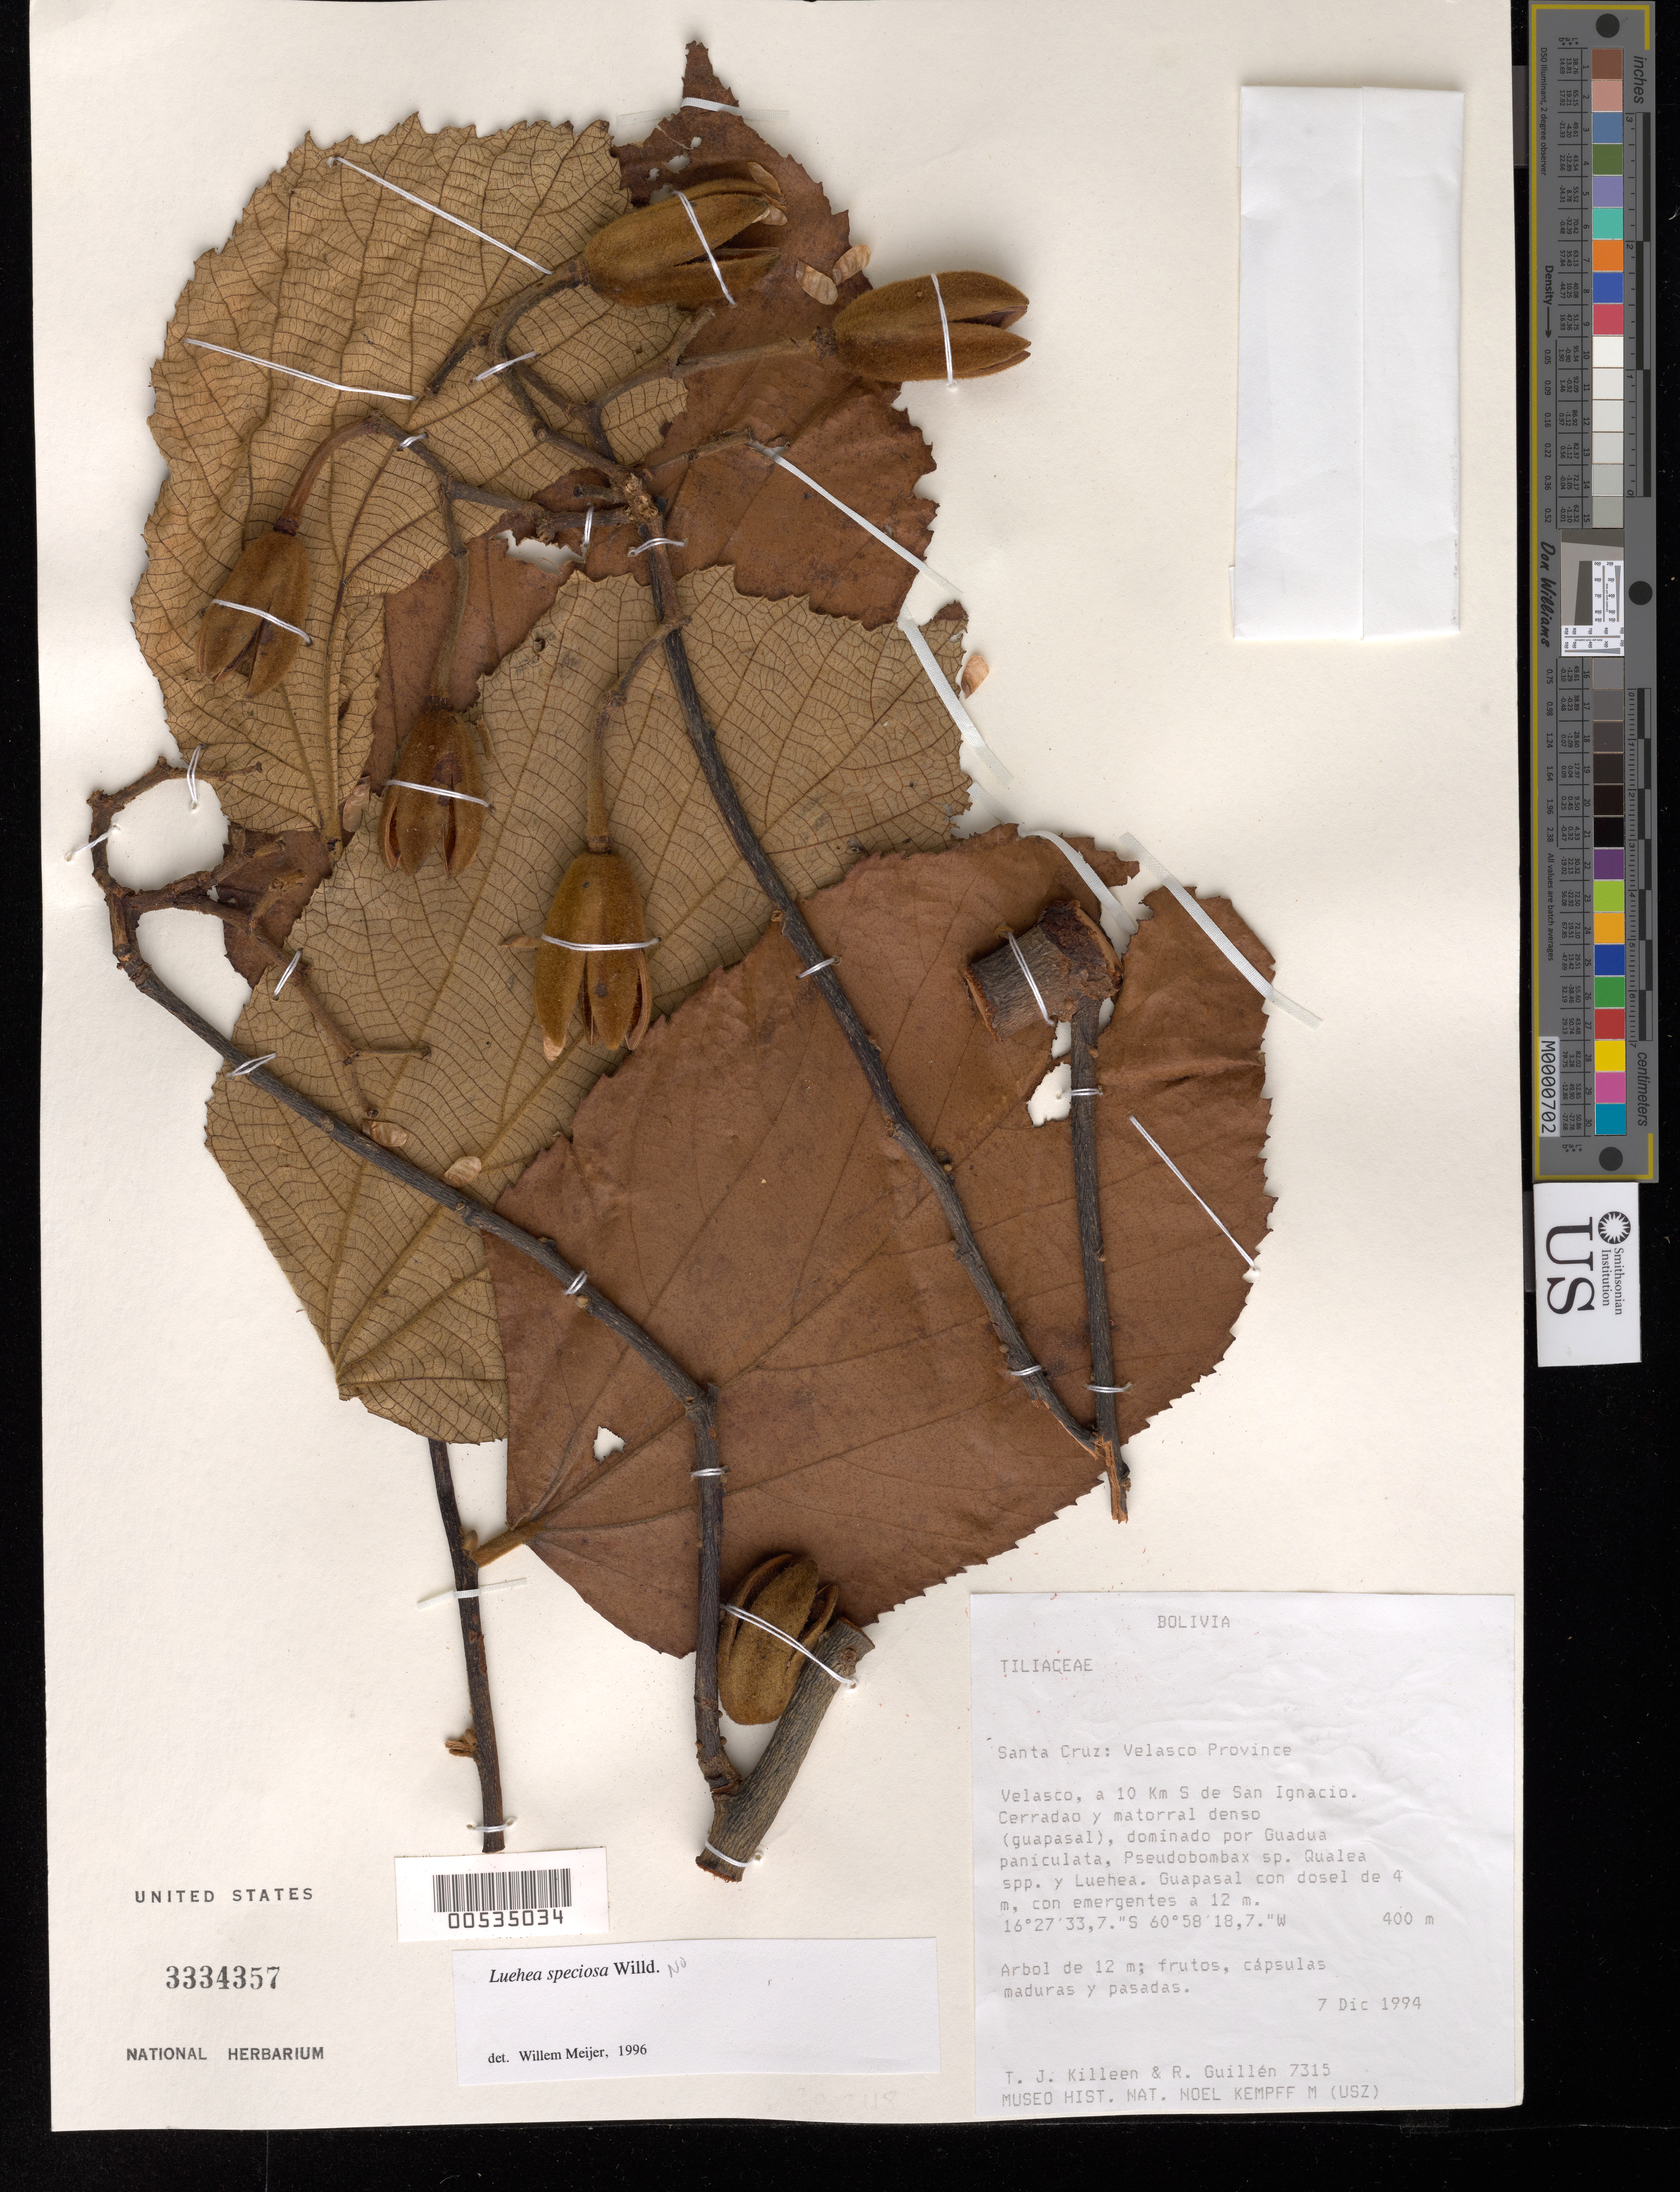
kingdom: Plantae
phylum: Tracheophyta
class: Magnoliopsida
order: Malvales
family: Malvaceae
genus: Luehea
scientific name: Luehea speciosa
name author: Willd.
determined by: Meijer, W.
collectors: T. J. Killeen & R. Guillén V.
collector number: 7315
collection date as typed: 07 Dec 1994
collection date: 1994-12-07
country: Bolivia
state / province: Santa Cruz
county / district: Velasco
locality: Velasco, a 10 km S de San Ignacio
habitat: Cerrado y matorral denso (guapasal), dominado por Guadua paniculata, Pseudobambax sp., Qualea spp. y Luehea. Guapsal con ETC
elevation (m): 400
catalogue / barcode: US 3334357